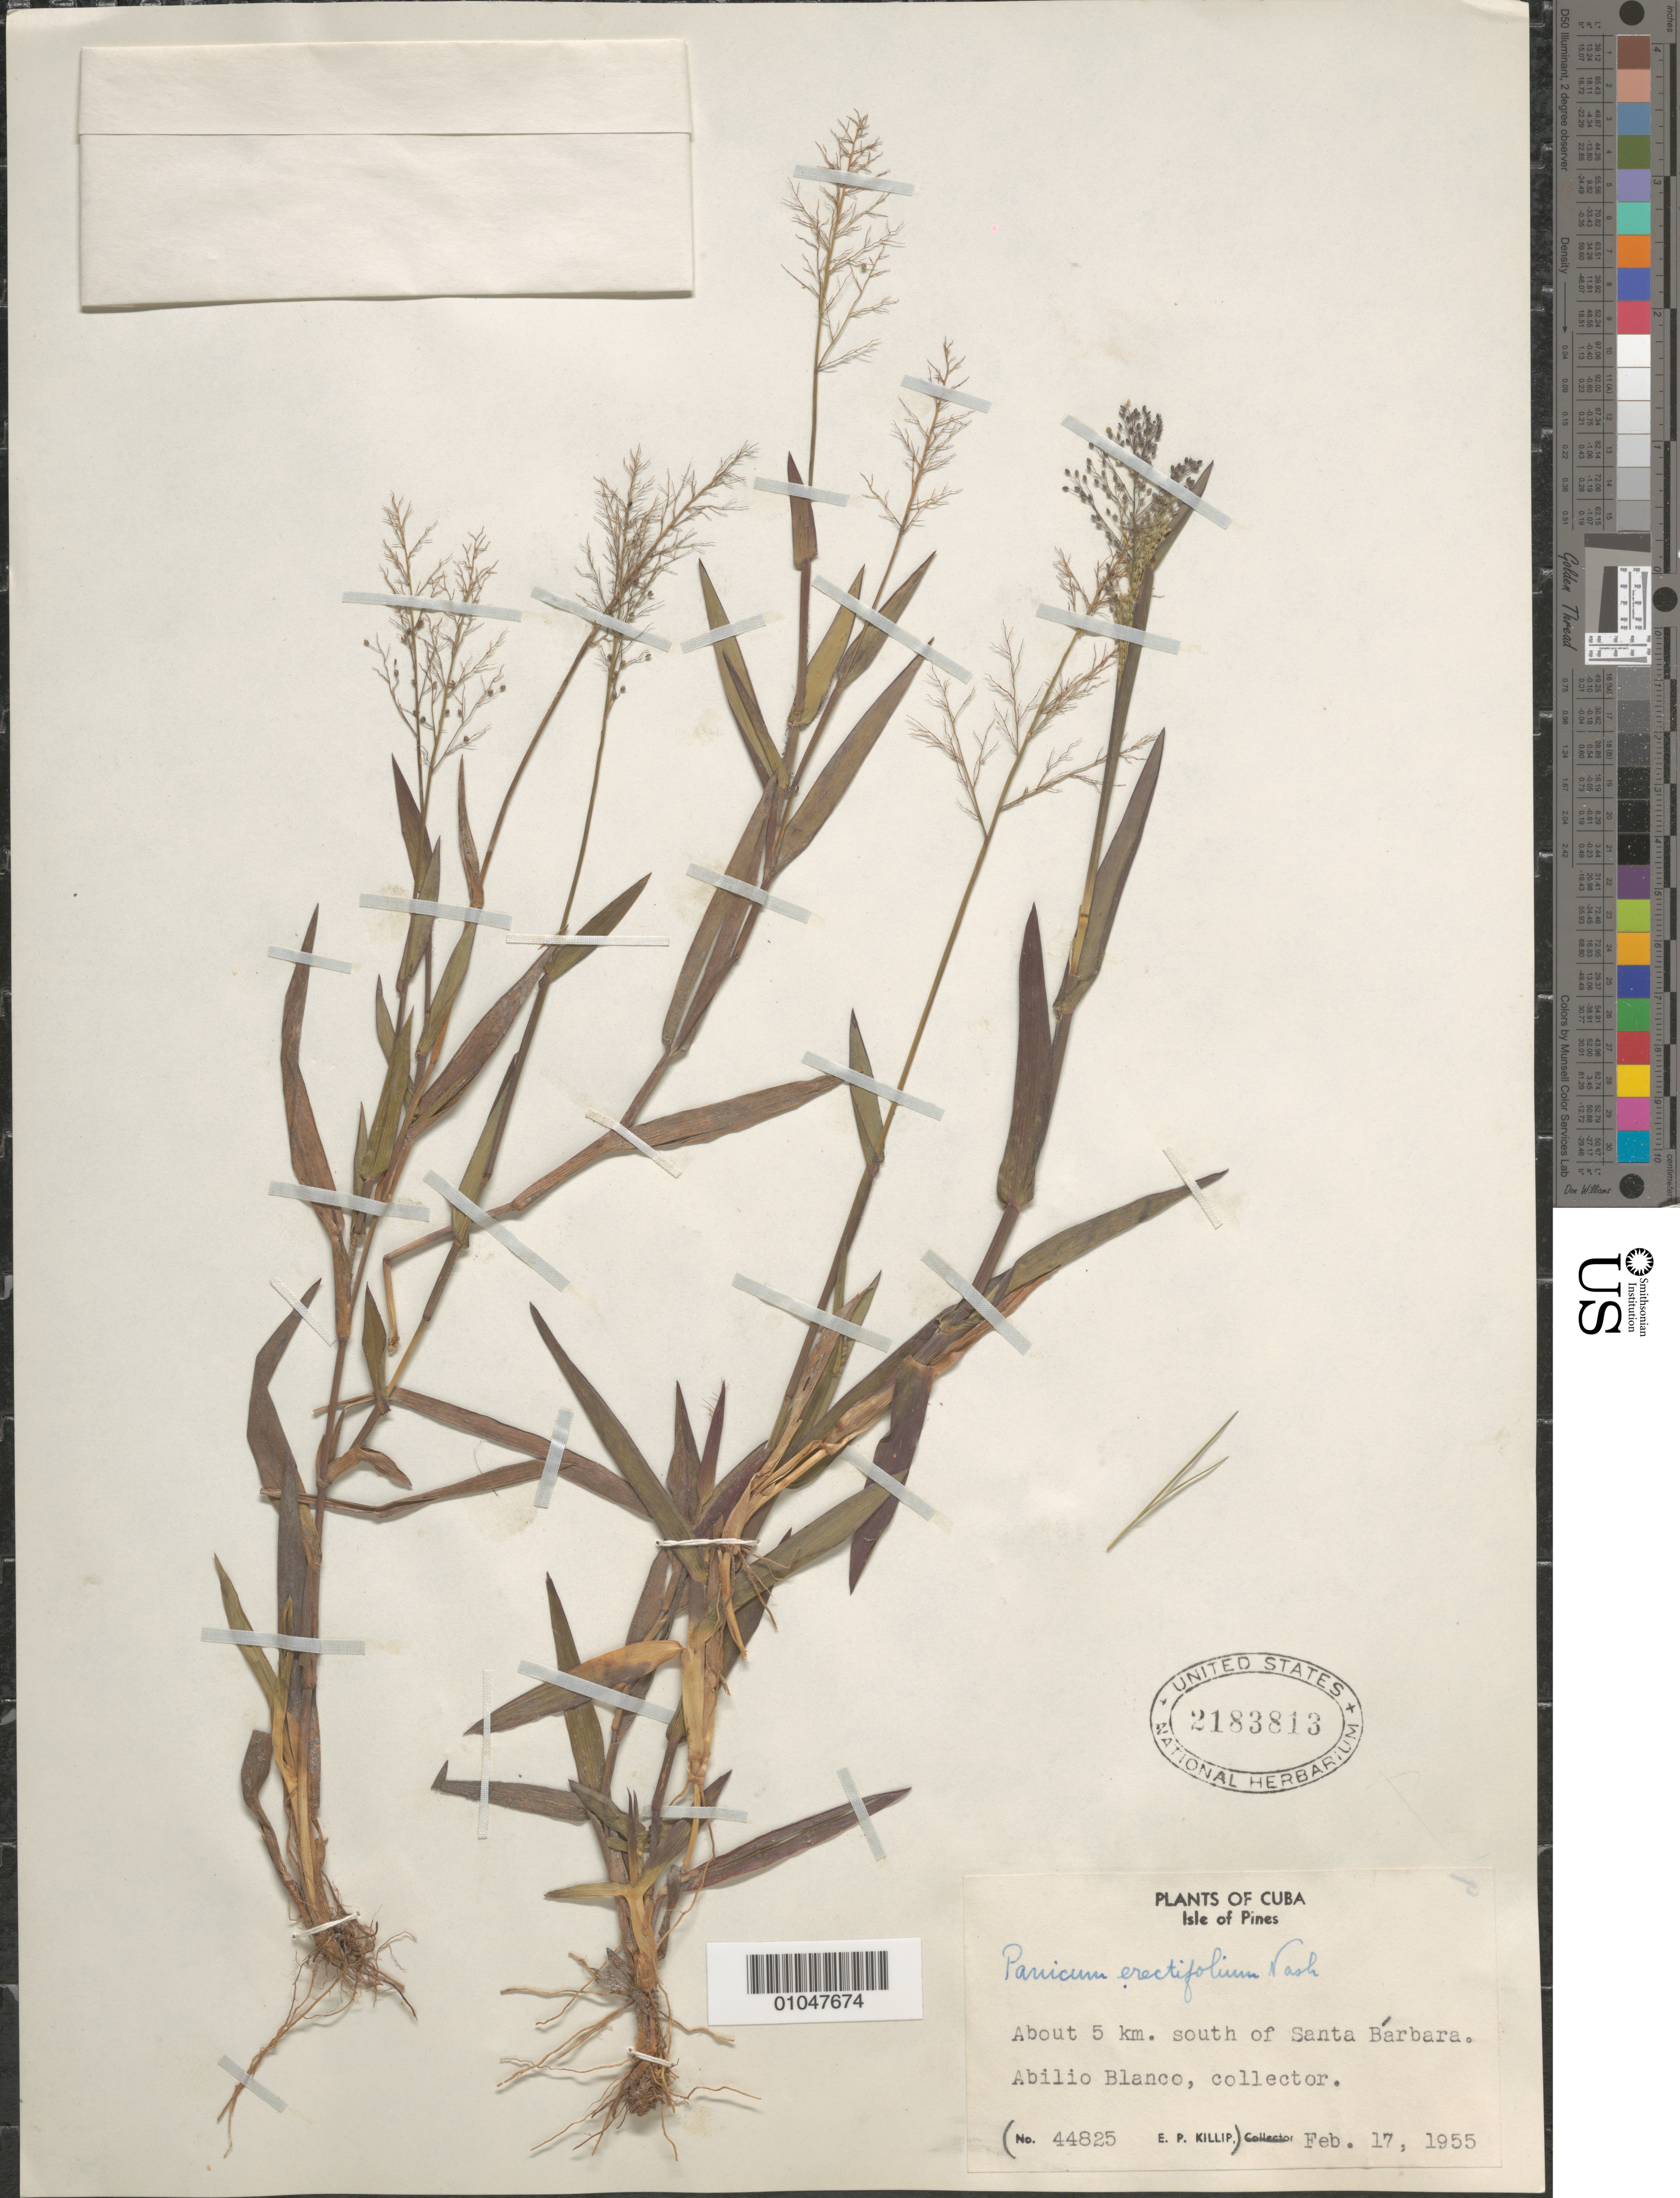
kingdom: Plantae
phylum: Tracheophyta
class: Liliopsida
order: Poales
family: Poaceae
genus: Panicum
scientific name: Panicum erectifolium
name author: Nash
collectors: E. P. Killip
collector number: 44825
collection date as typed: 17 Feb 1955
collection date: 1955-02-17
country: Cuba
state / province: Isla de la Juventud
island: Isla de la Juventud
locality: [Isle of Pines], about 5 km S of Santa Barbara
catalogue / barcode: US 2183813